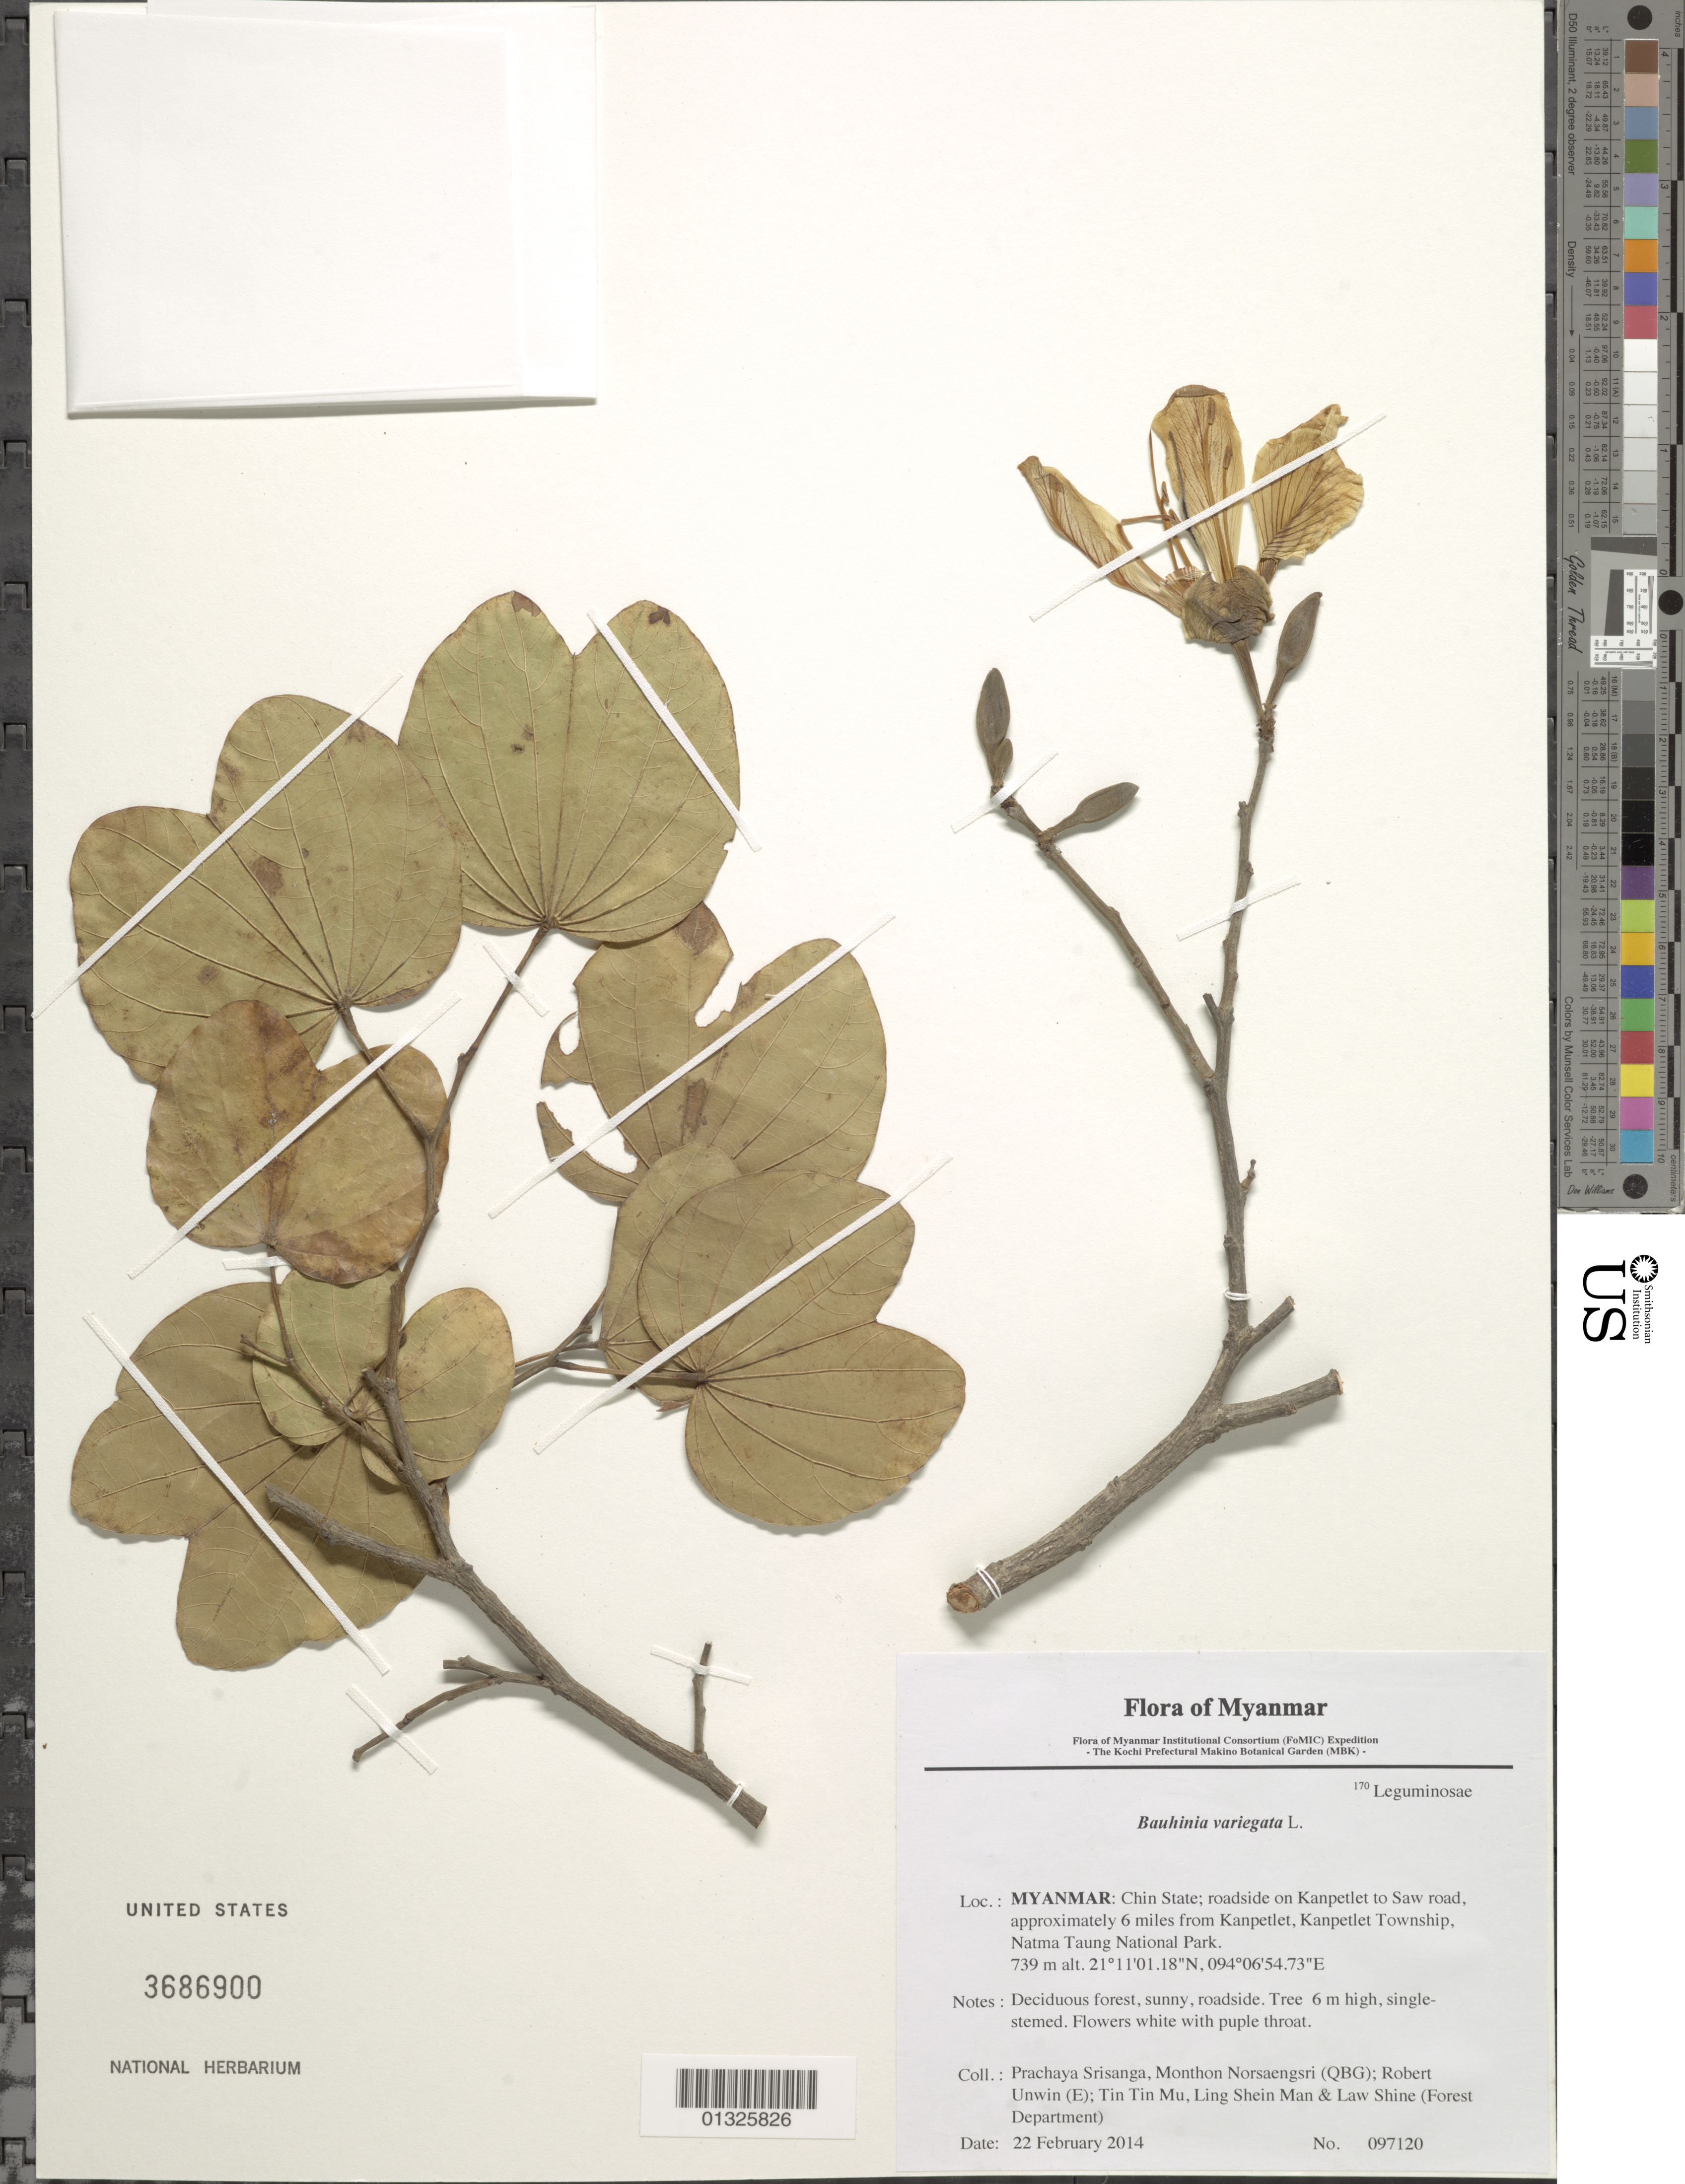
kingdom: Plantae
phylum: Tracheophyta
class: Magnoliopsida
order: Fabales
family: Fabaceae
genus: Phanera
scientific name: Phanera variegata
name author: (L.) Benth.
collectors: P. Srisanga, M. Norsaengsri, R. Unwin, Tin Tin Mu, Ling Shein Man & L. Shine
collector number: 97120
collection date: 2014-02-22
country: Myanmar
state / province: Chin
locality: Roadside on Kanpetlet to Saw road, approximately 6 miles from Kanpetlet, Kanpetlet Township, Natma Taung National Park.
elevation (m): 739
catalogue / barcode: US 3686900